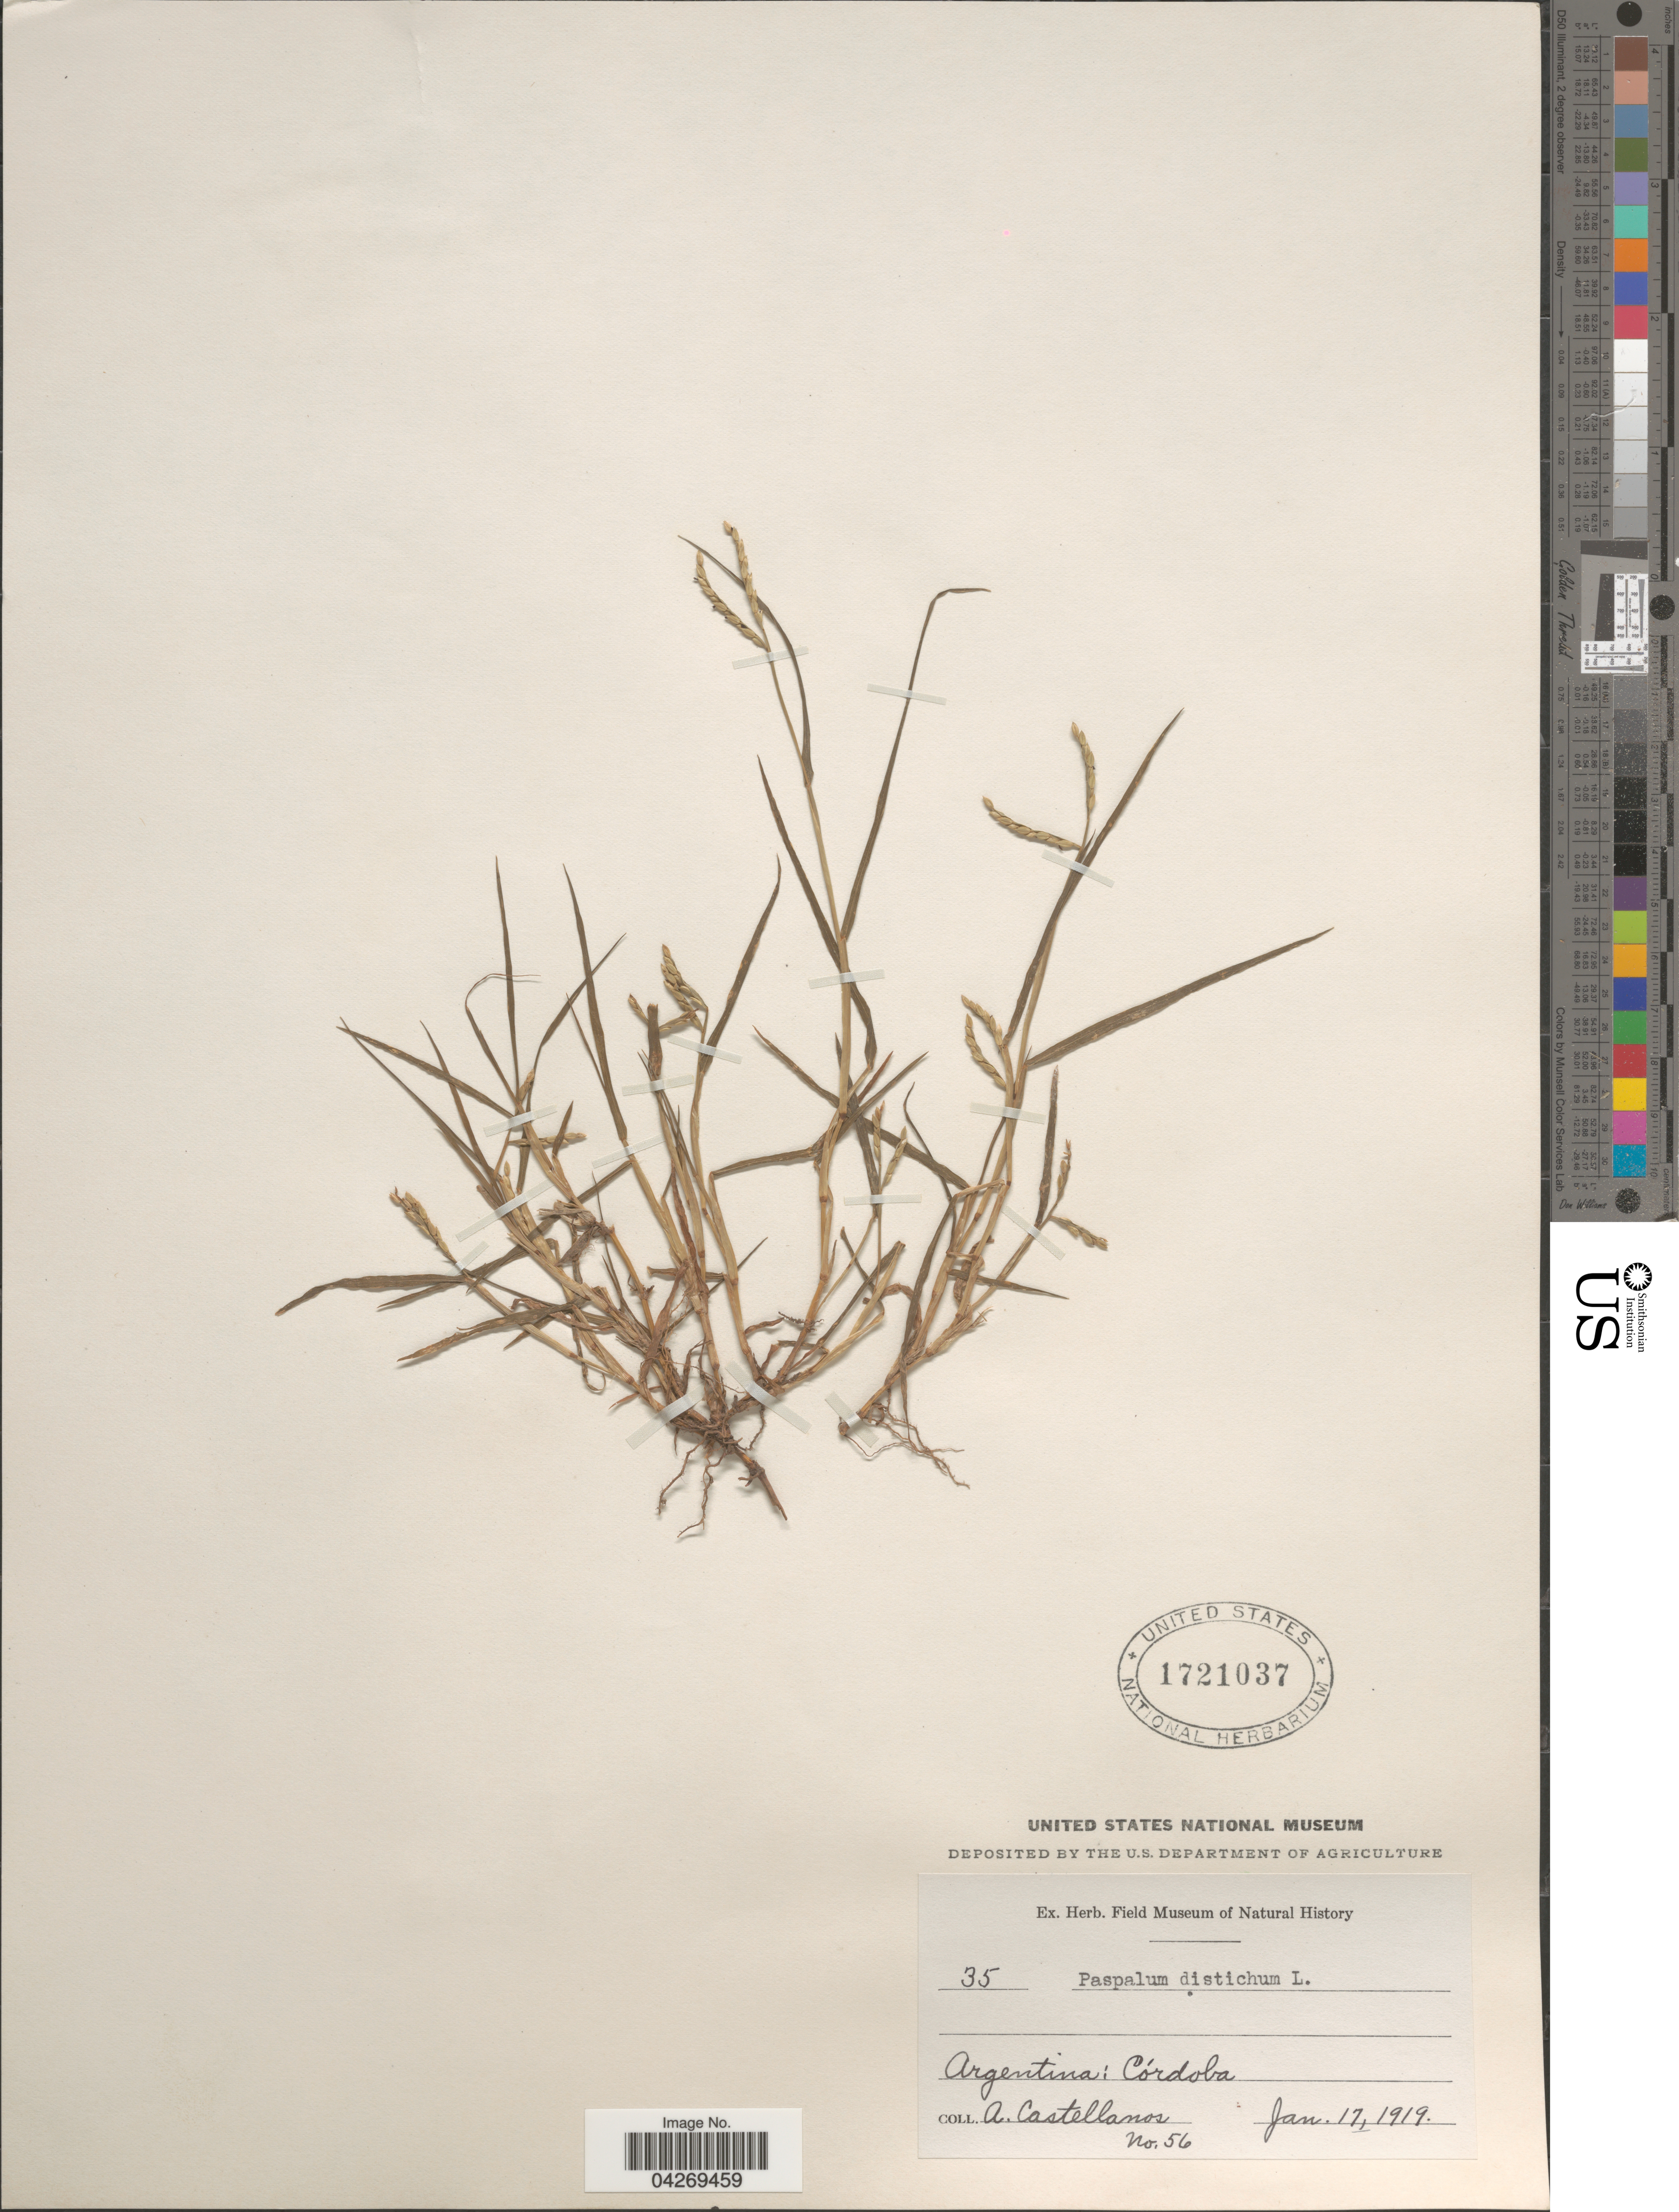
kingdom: Plantae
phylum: Tracheophyta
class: Liliopsida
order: Poales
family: Poaceae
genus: Paspalum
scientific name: Paspalum distichum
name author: L.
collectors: A. Castellanos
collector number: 56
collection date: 1919-01-17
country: Argentina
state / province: Cordoba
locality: Córdoba.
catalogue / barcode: US 1721037